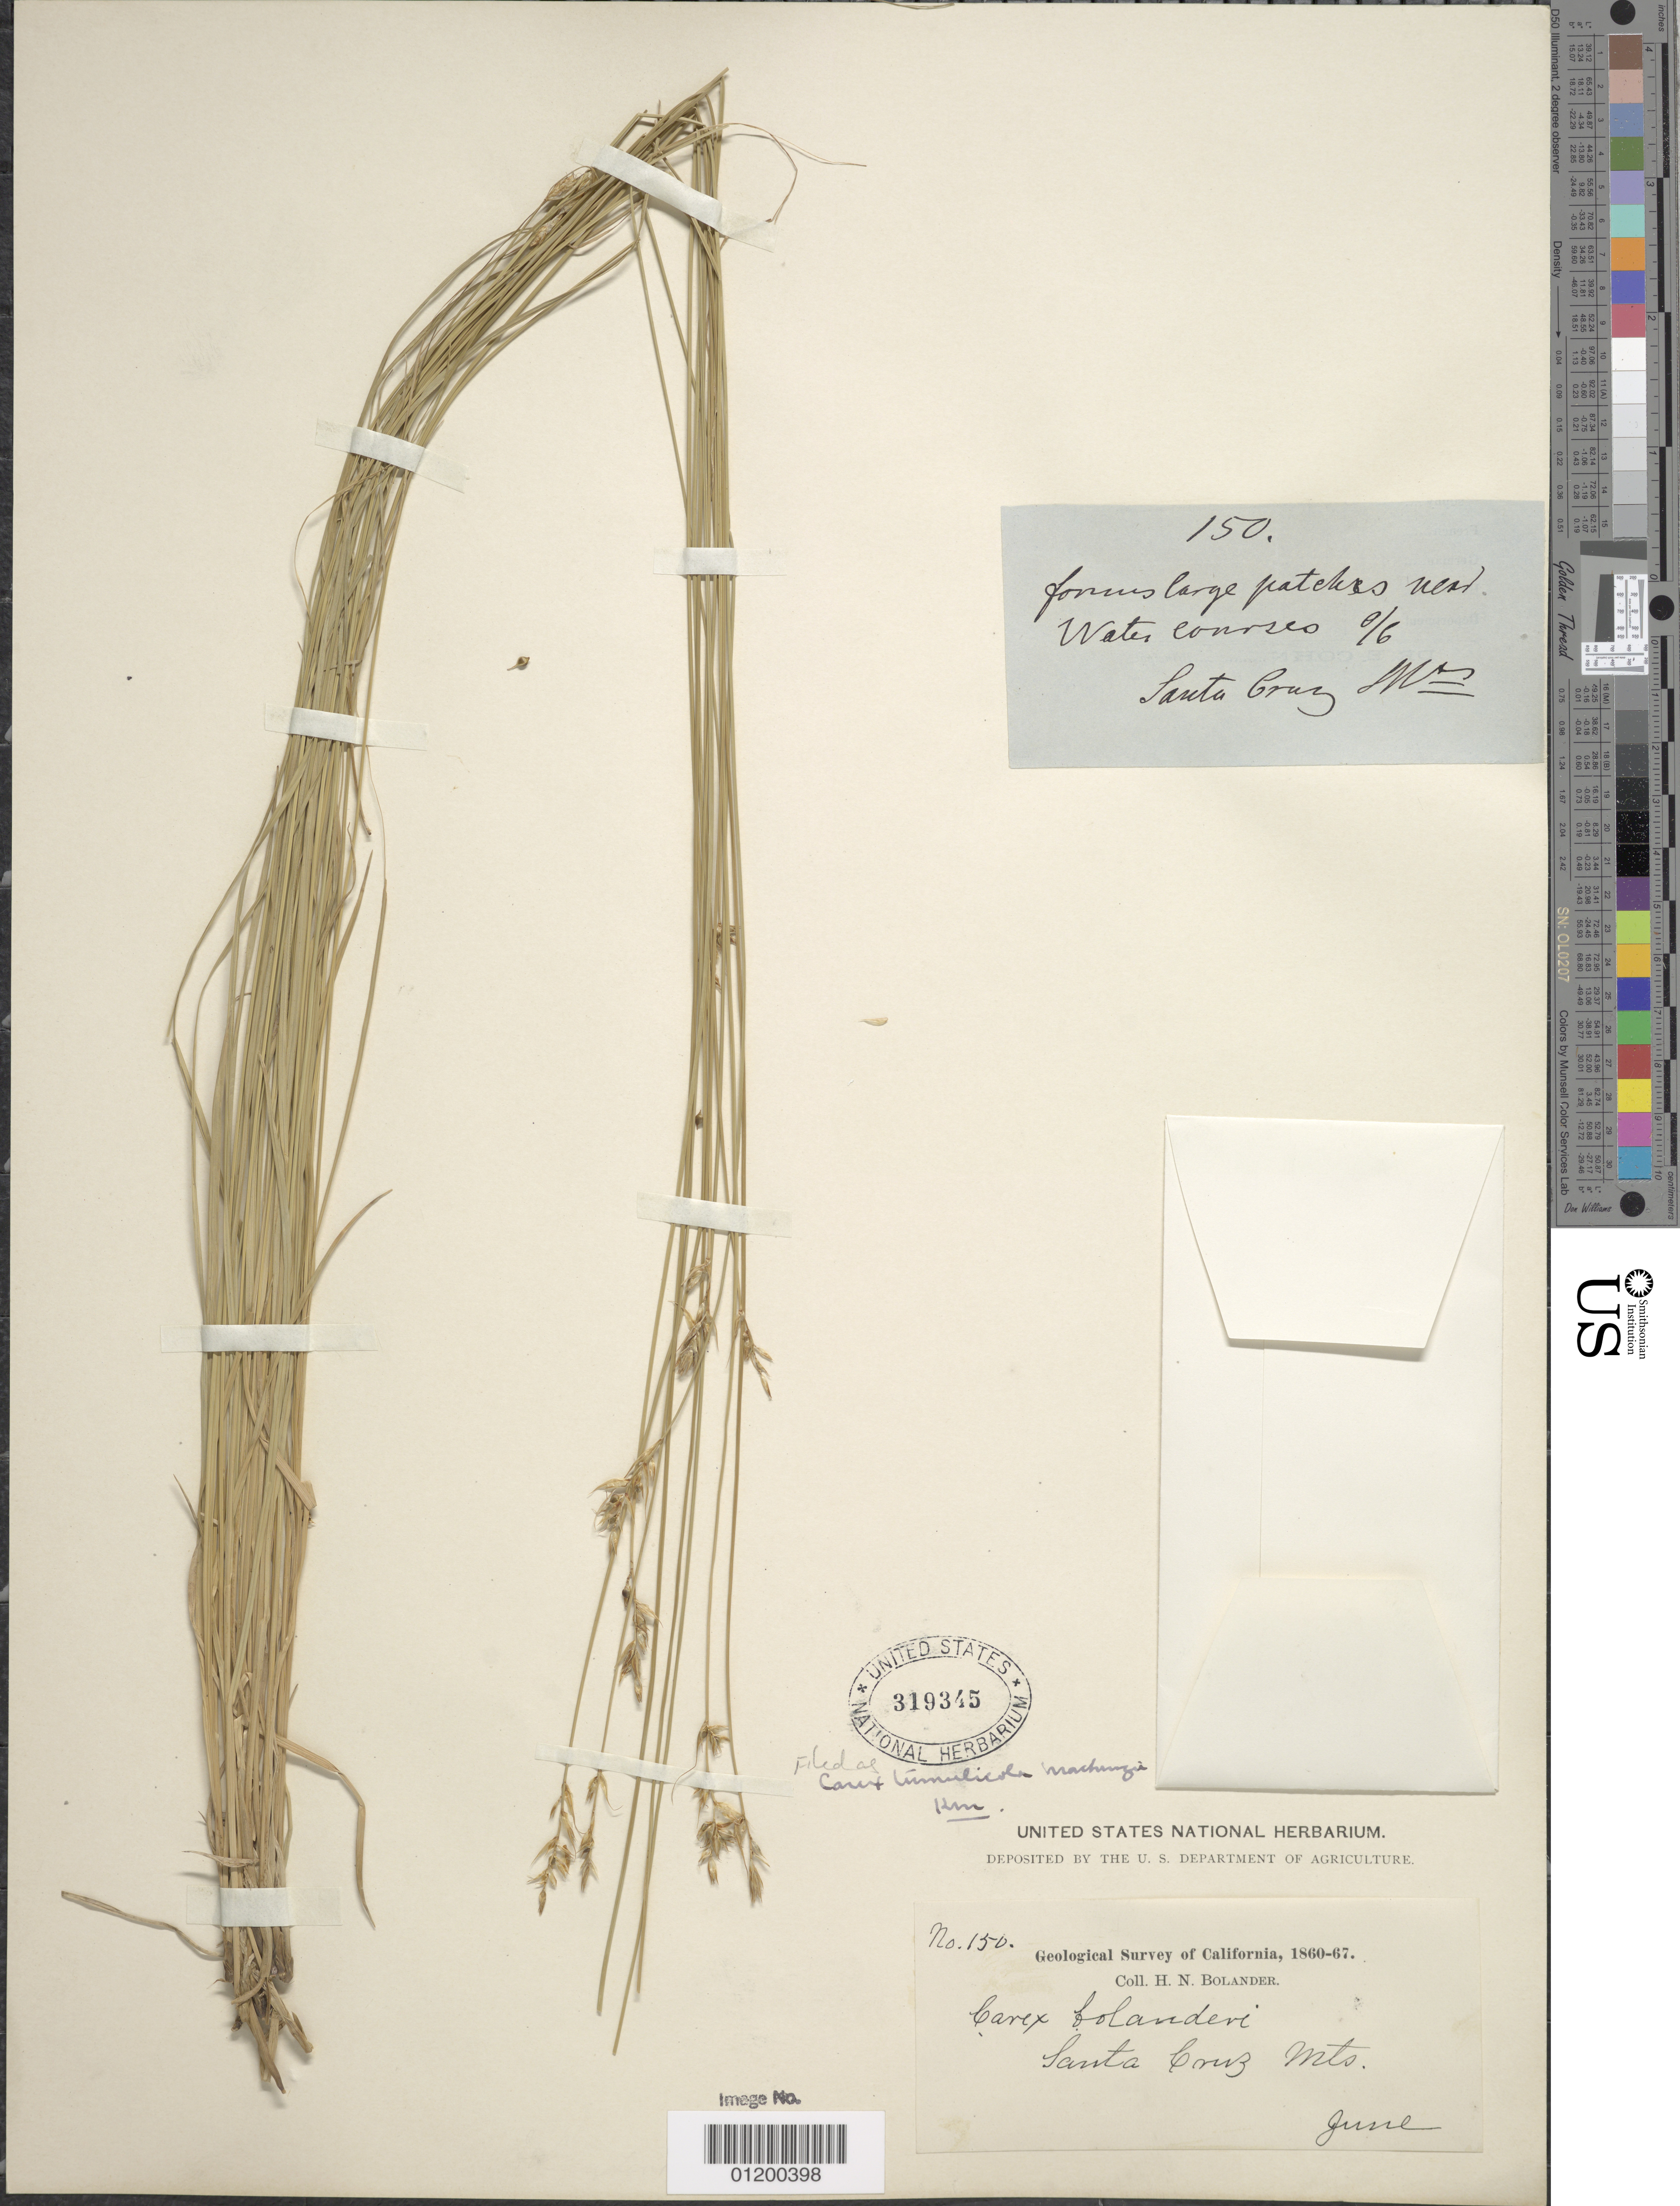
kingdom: Plantae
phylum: Tracheophyta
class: Liliopsida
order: Poales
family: Cyperaceae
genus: Carex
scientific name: Carex tumulicola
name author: Mack.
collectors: H. Bolander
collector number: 150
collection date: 1860-06/1867-07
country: United States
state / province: California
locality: Santa Cruz Mts.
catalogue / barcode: US 319345